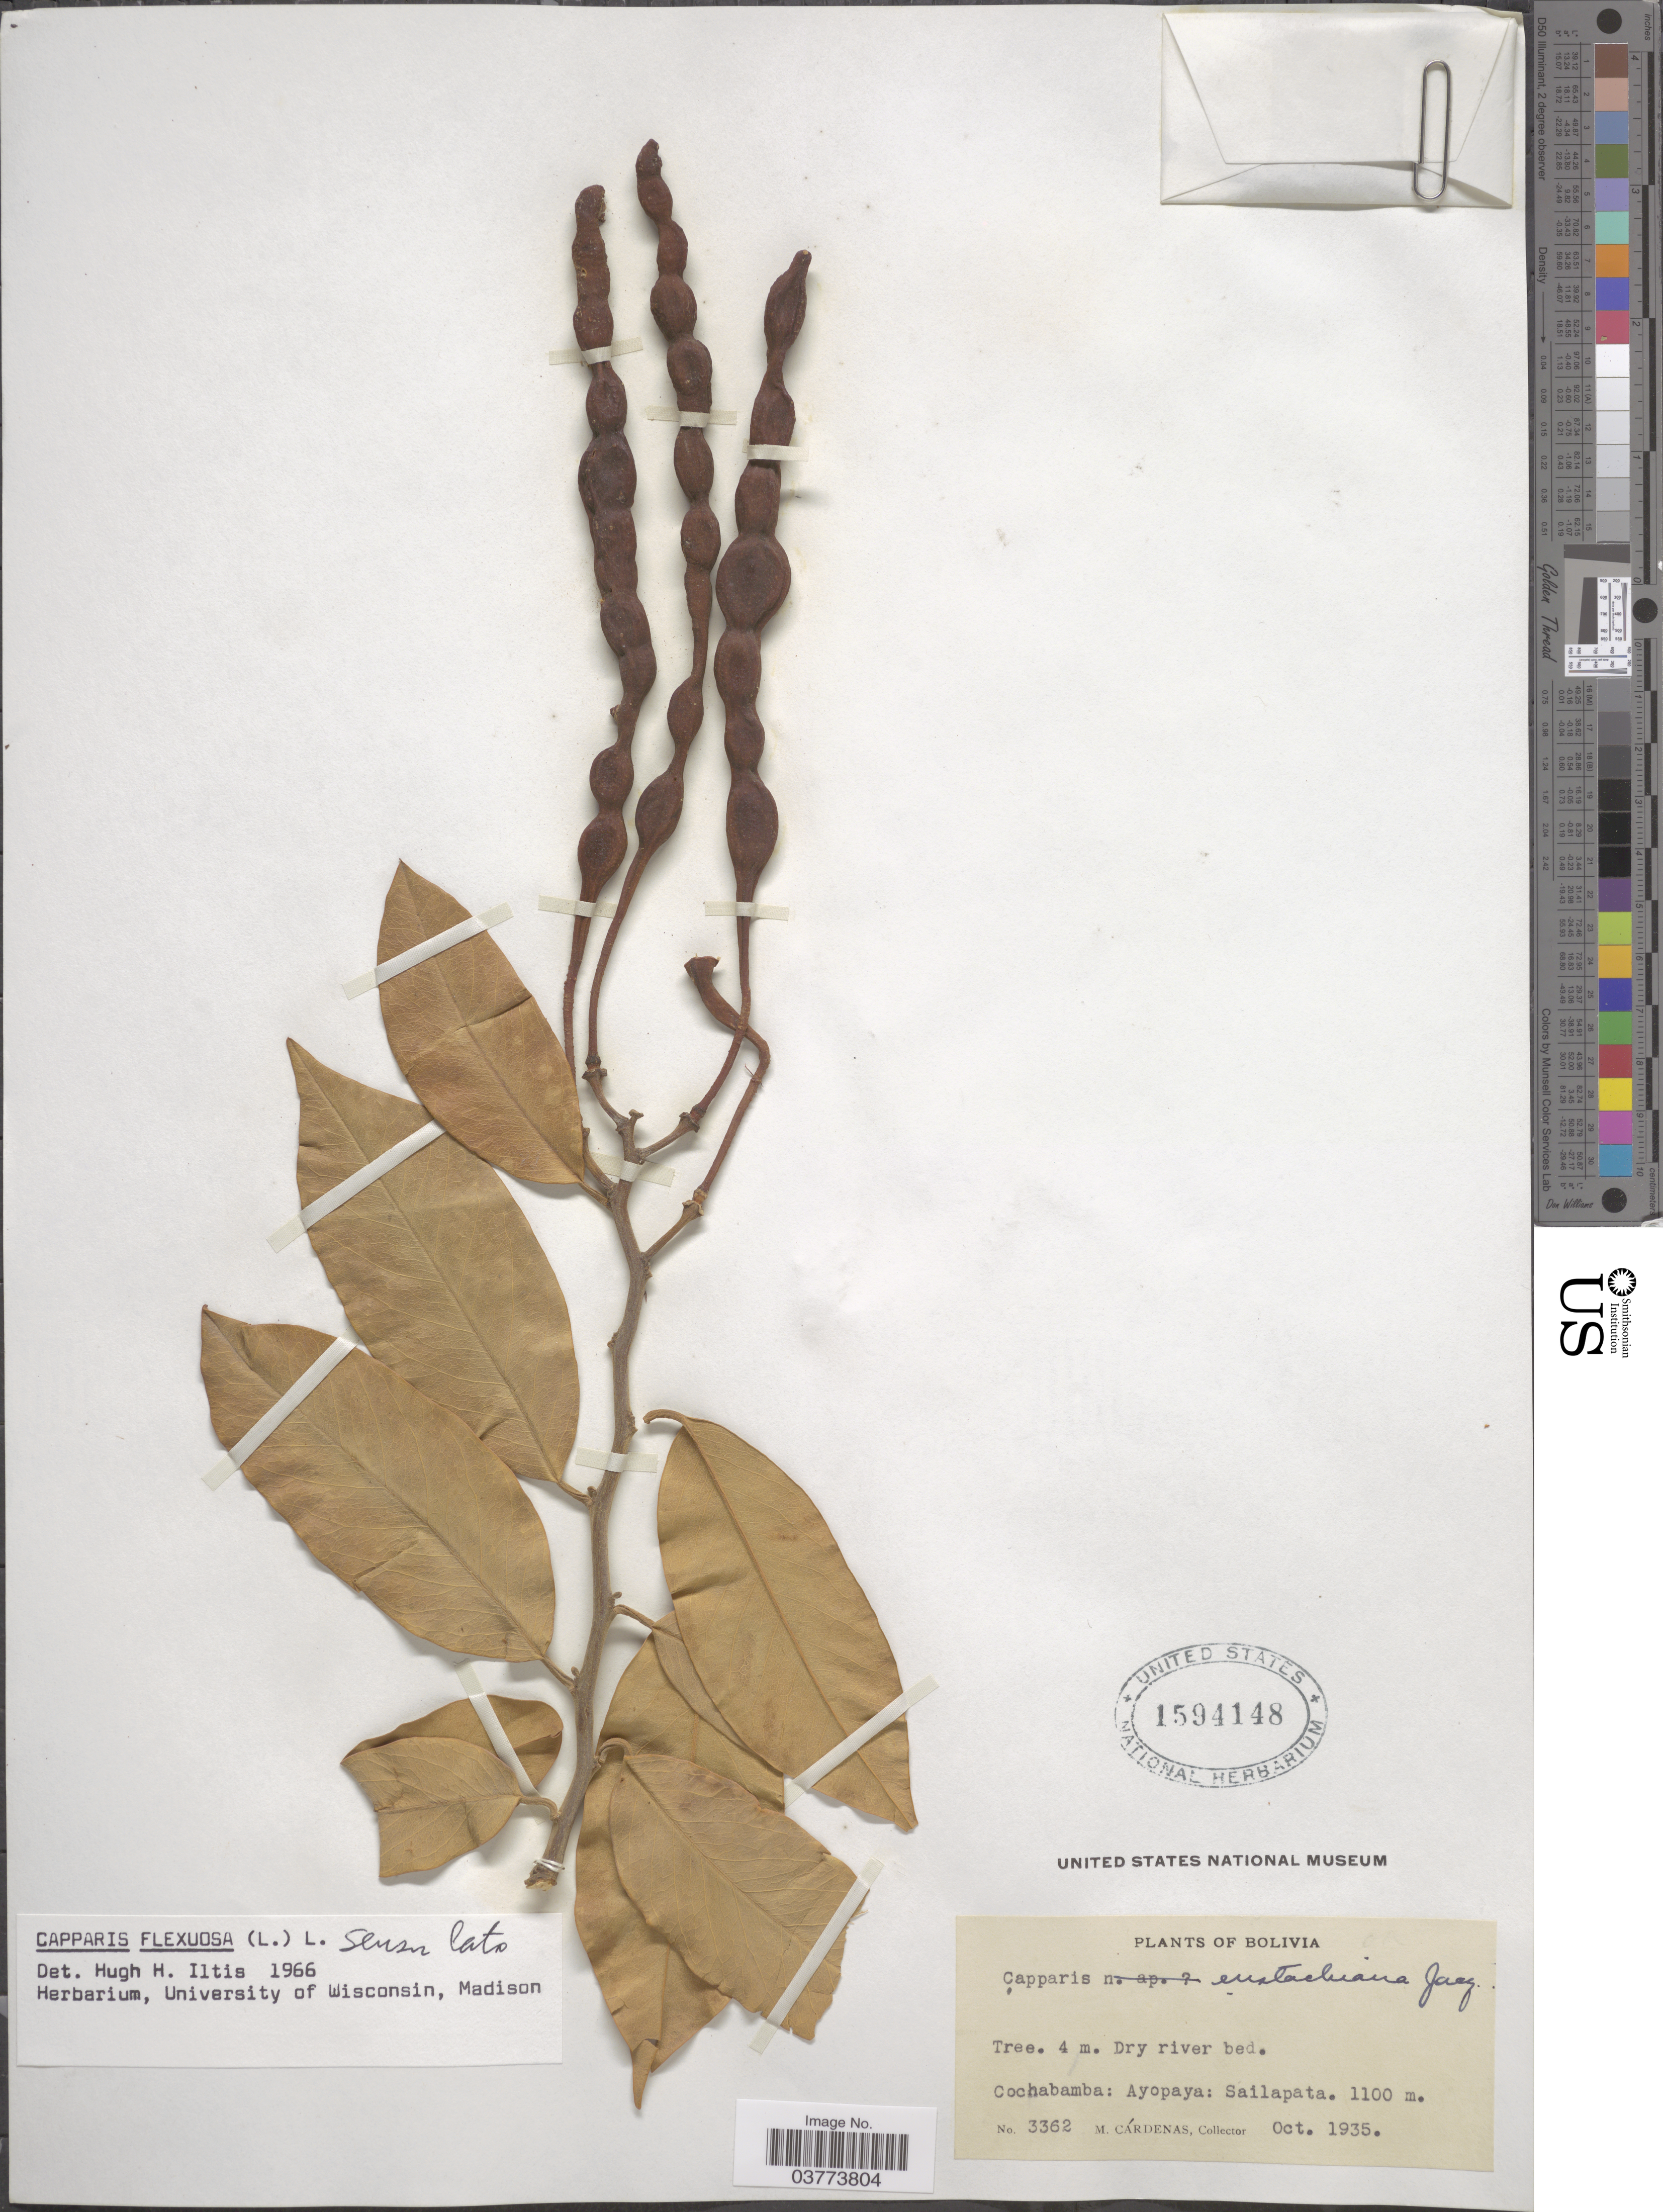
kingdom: Plantae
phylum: Tracheophyta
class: Magnoliopsida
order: Brassicales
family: Capparaceae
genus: Cynophalla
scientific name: Cynophalla flexuosa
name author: (L.) J. Presl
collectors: M. Cárdenas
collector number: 3362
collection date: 1935-10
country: Bolivia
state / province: Cochabamba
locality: Ayopaya: Sailapata.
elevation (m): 1100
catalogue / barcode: US 1594148